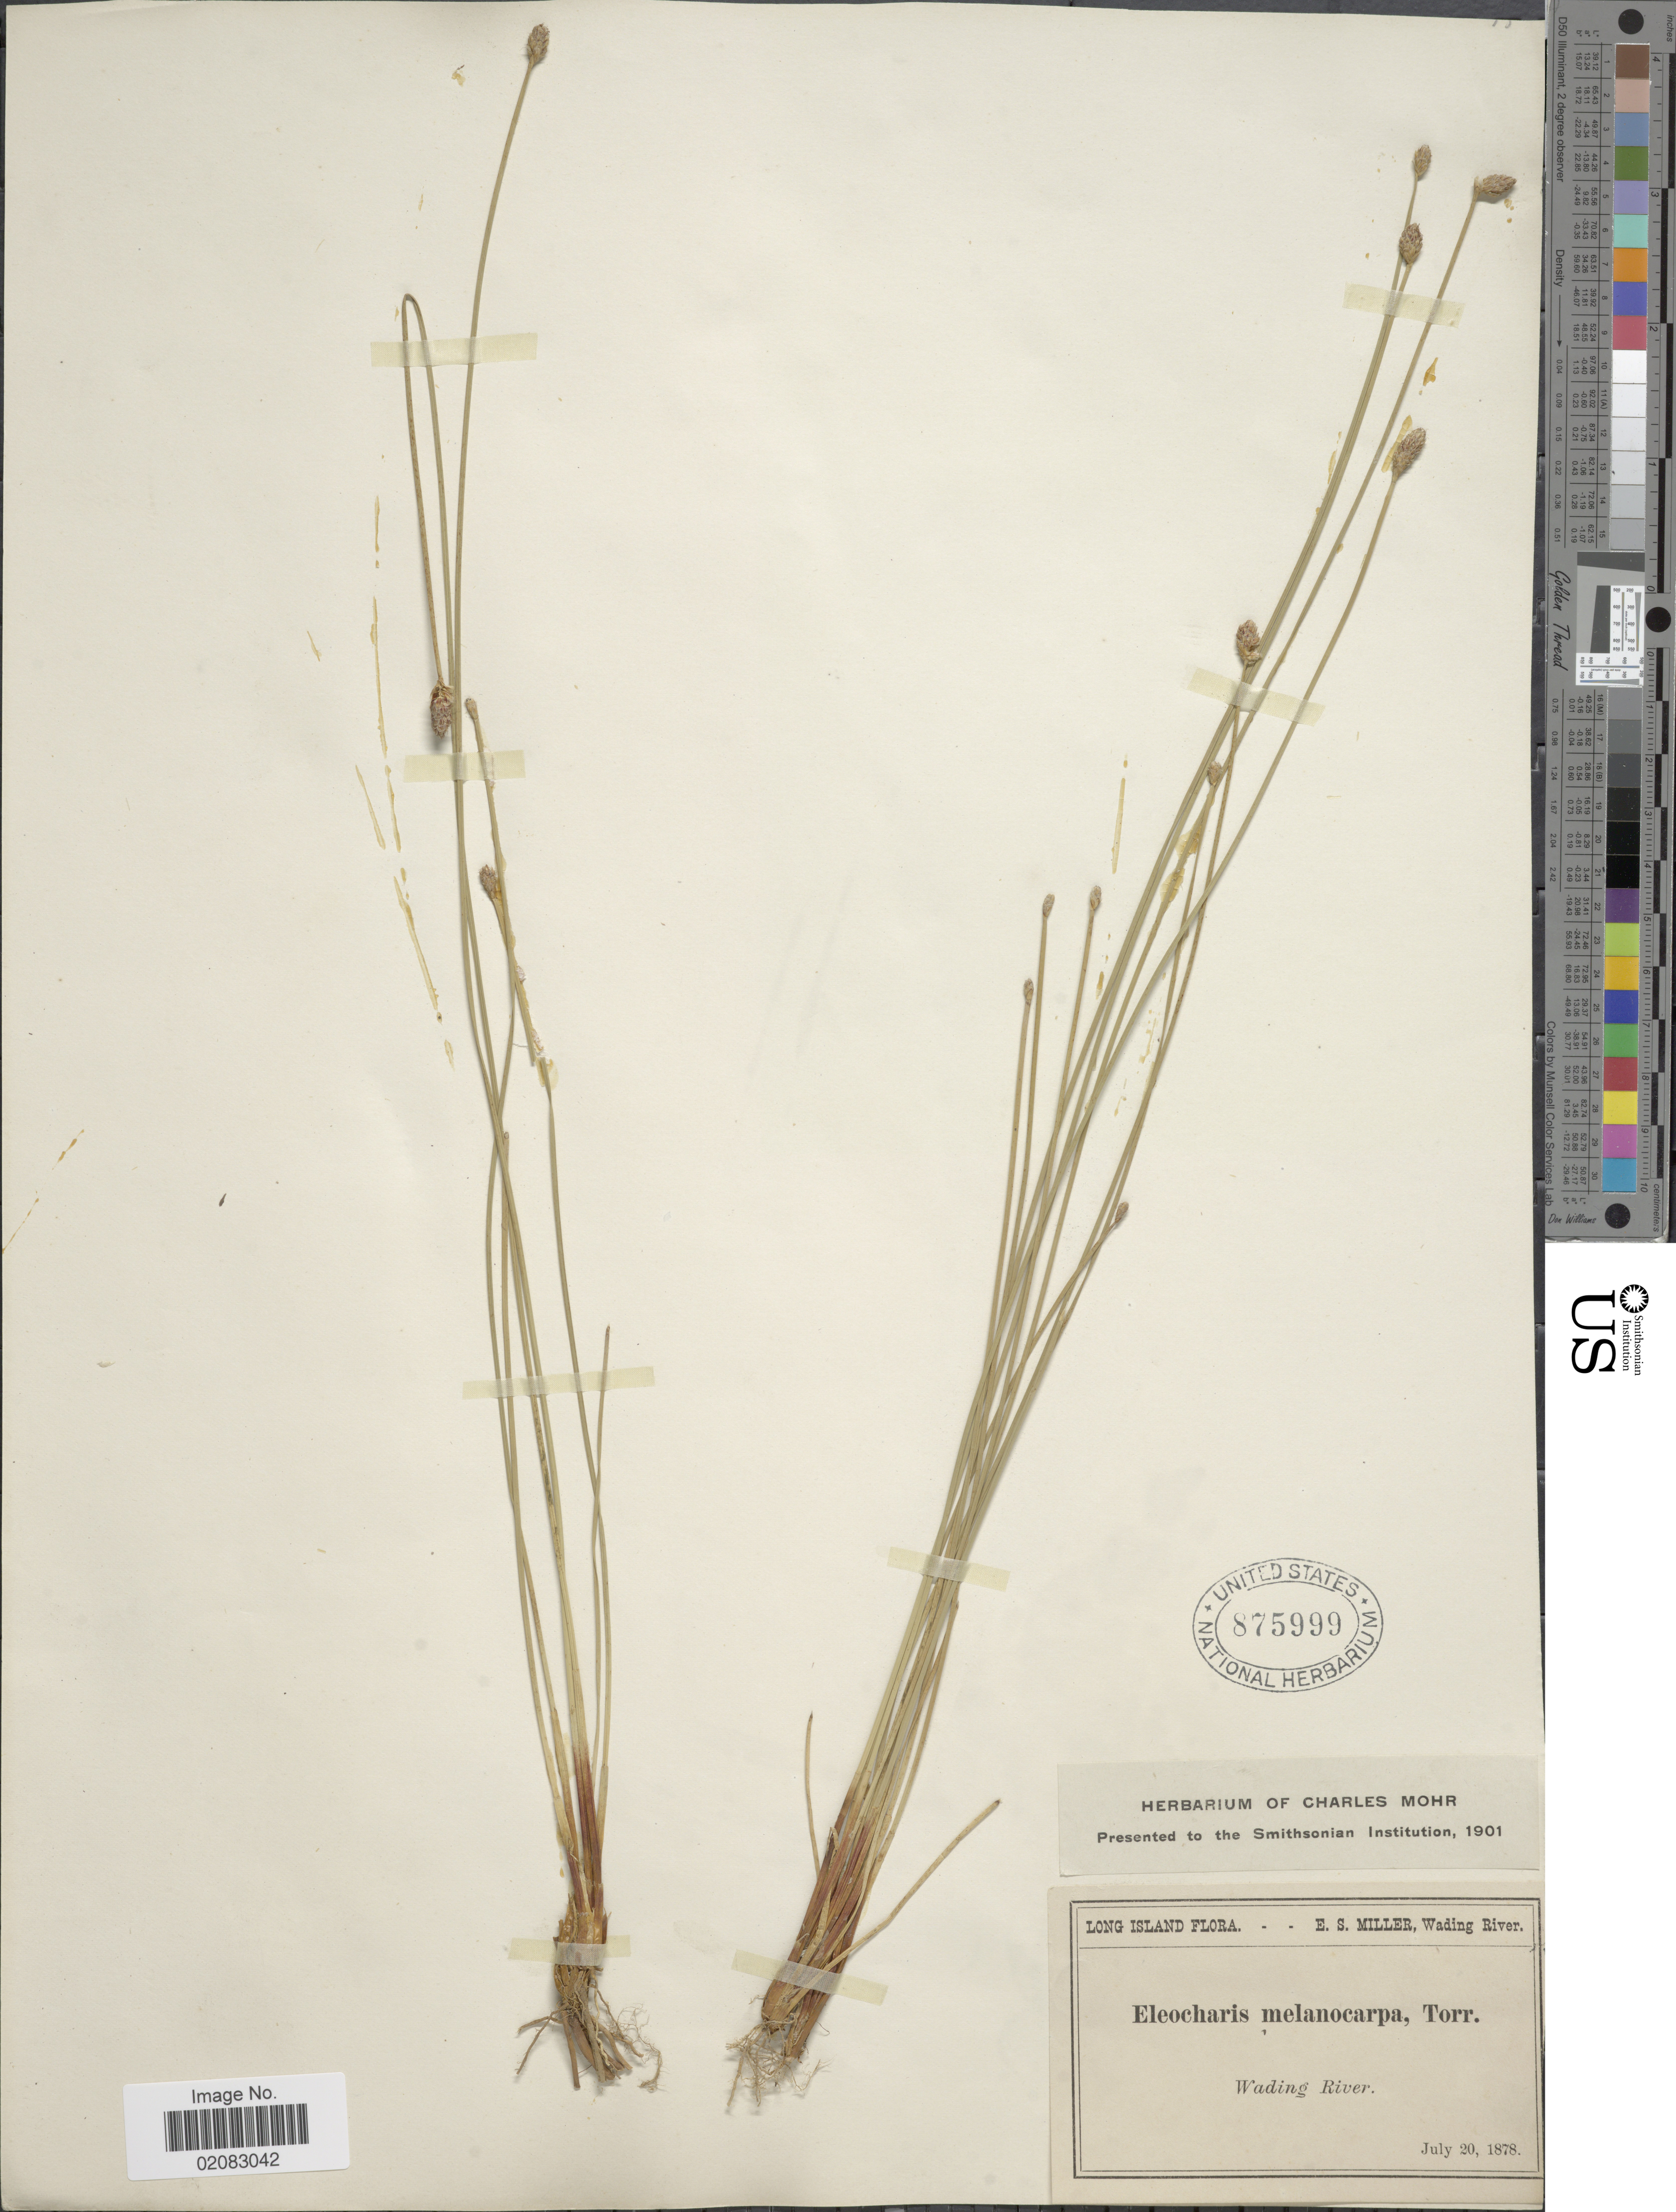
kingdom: Plantae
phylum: Tracheophyta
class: Liliopsida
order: Poales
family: Cyperaceae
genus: Eleocharis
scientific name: Eleocharis melanocarpa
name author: Torr.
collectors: E. S. Miller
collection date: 1878-07-20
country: United States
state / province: New York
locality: Long Island, Wading River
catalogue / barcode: US 875999